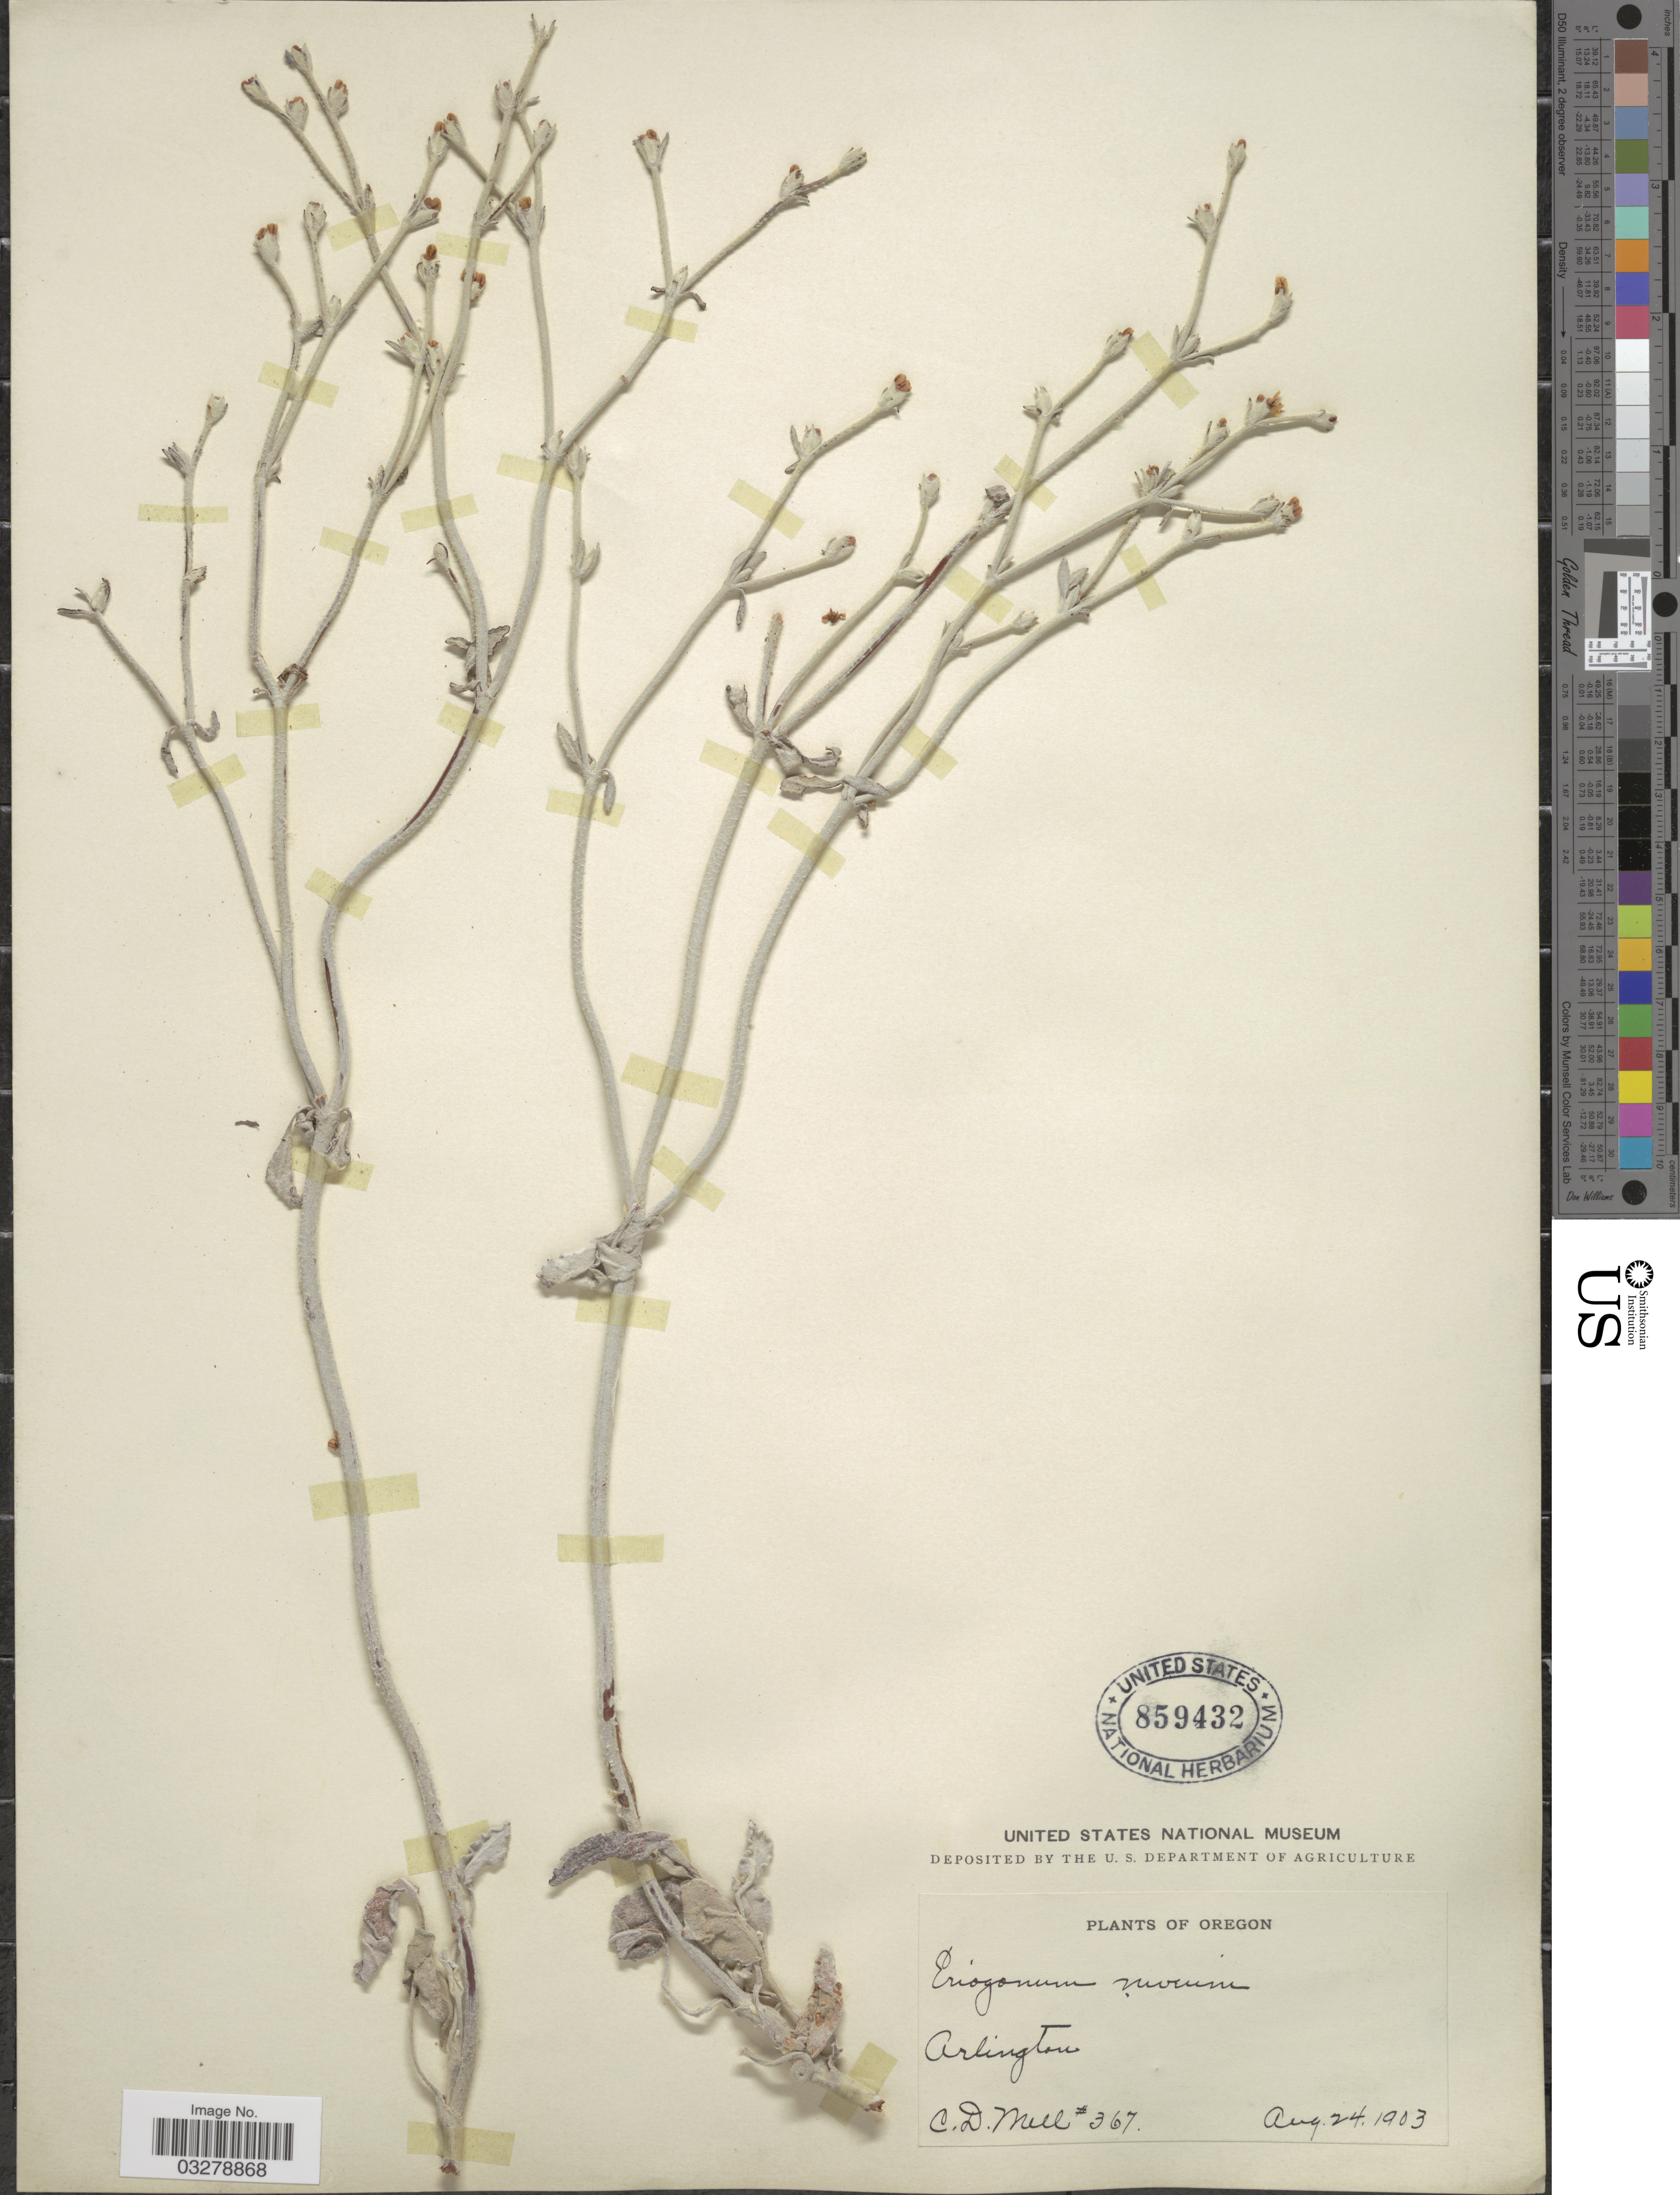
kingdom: Plantae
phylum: Tracheophyta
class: Magnoliopsida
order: Caryophyllales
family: Polygonaceae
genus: Eriogonum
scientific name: Eriogonum niverum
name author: Douglas ex Benth.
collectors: C. D. Mell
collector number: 367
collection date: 1903-08-24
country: United States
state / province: Oregon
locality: Arlington.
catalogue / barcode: US 859432